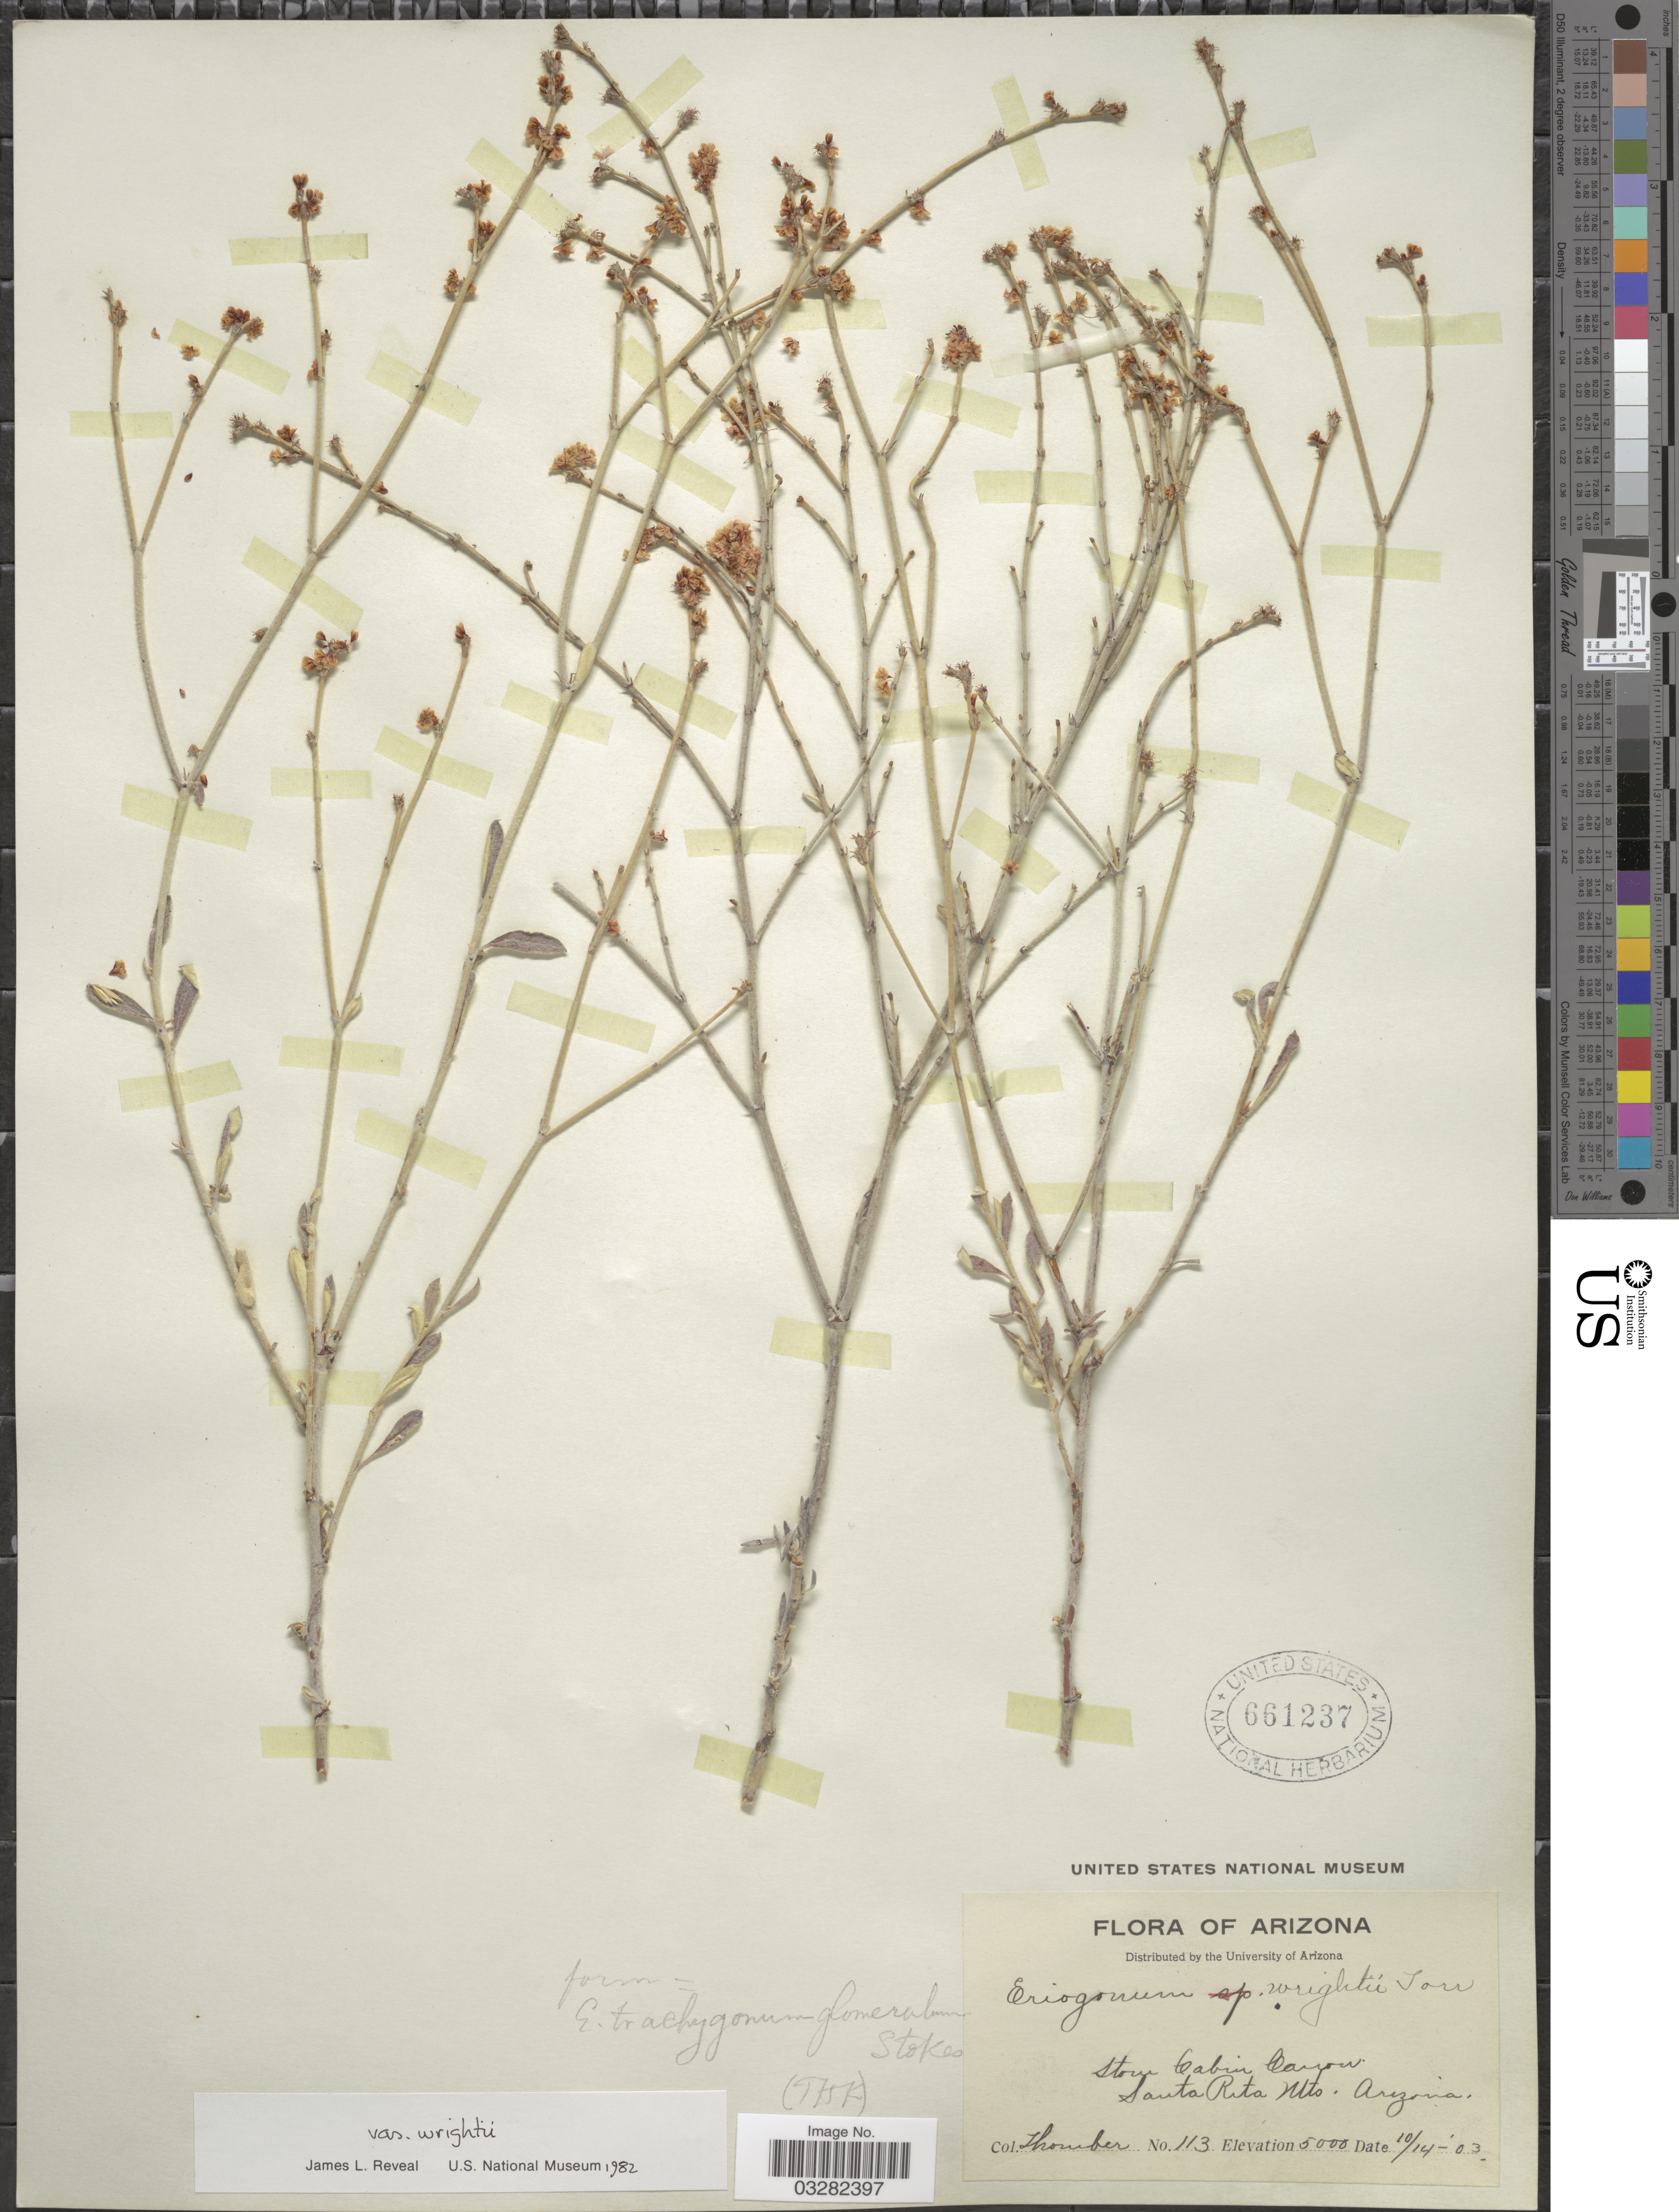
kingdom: Plantae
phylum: Tracheophyta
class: Magnoliopsida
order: Caryophyllales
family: Polygonaceae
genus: Eriogonum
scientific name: Eriogonum wrightii var. wrightii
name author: Torr. ex Benth.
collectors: J. Thornber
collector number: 113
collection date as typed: Transcribed d/m/y: 14/10/3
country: United States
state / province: Arizona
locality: Stone Cabin Canon. Santa Rita Mts.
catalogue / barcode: US 661237